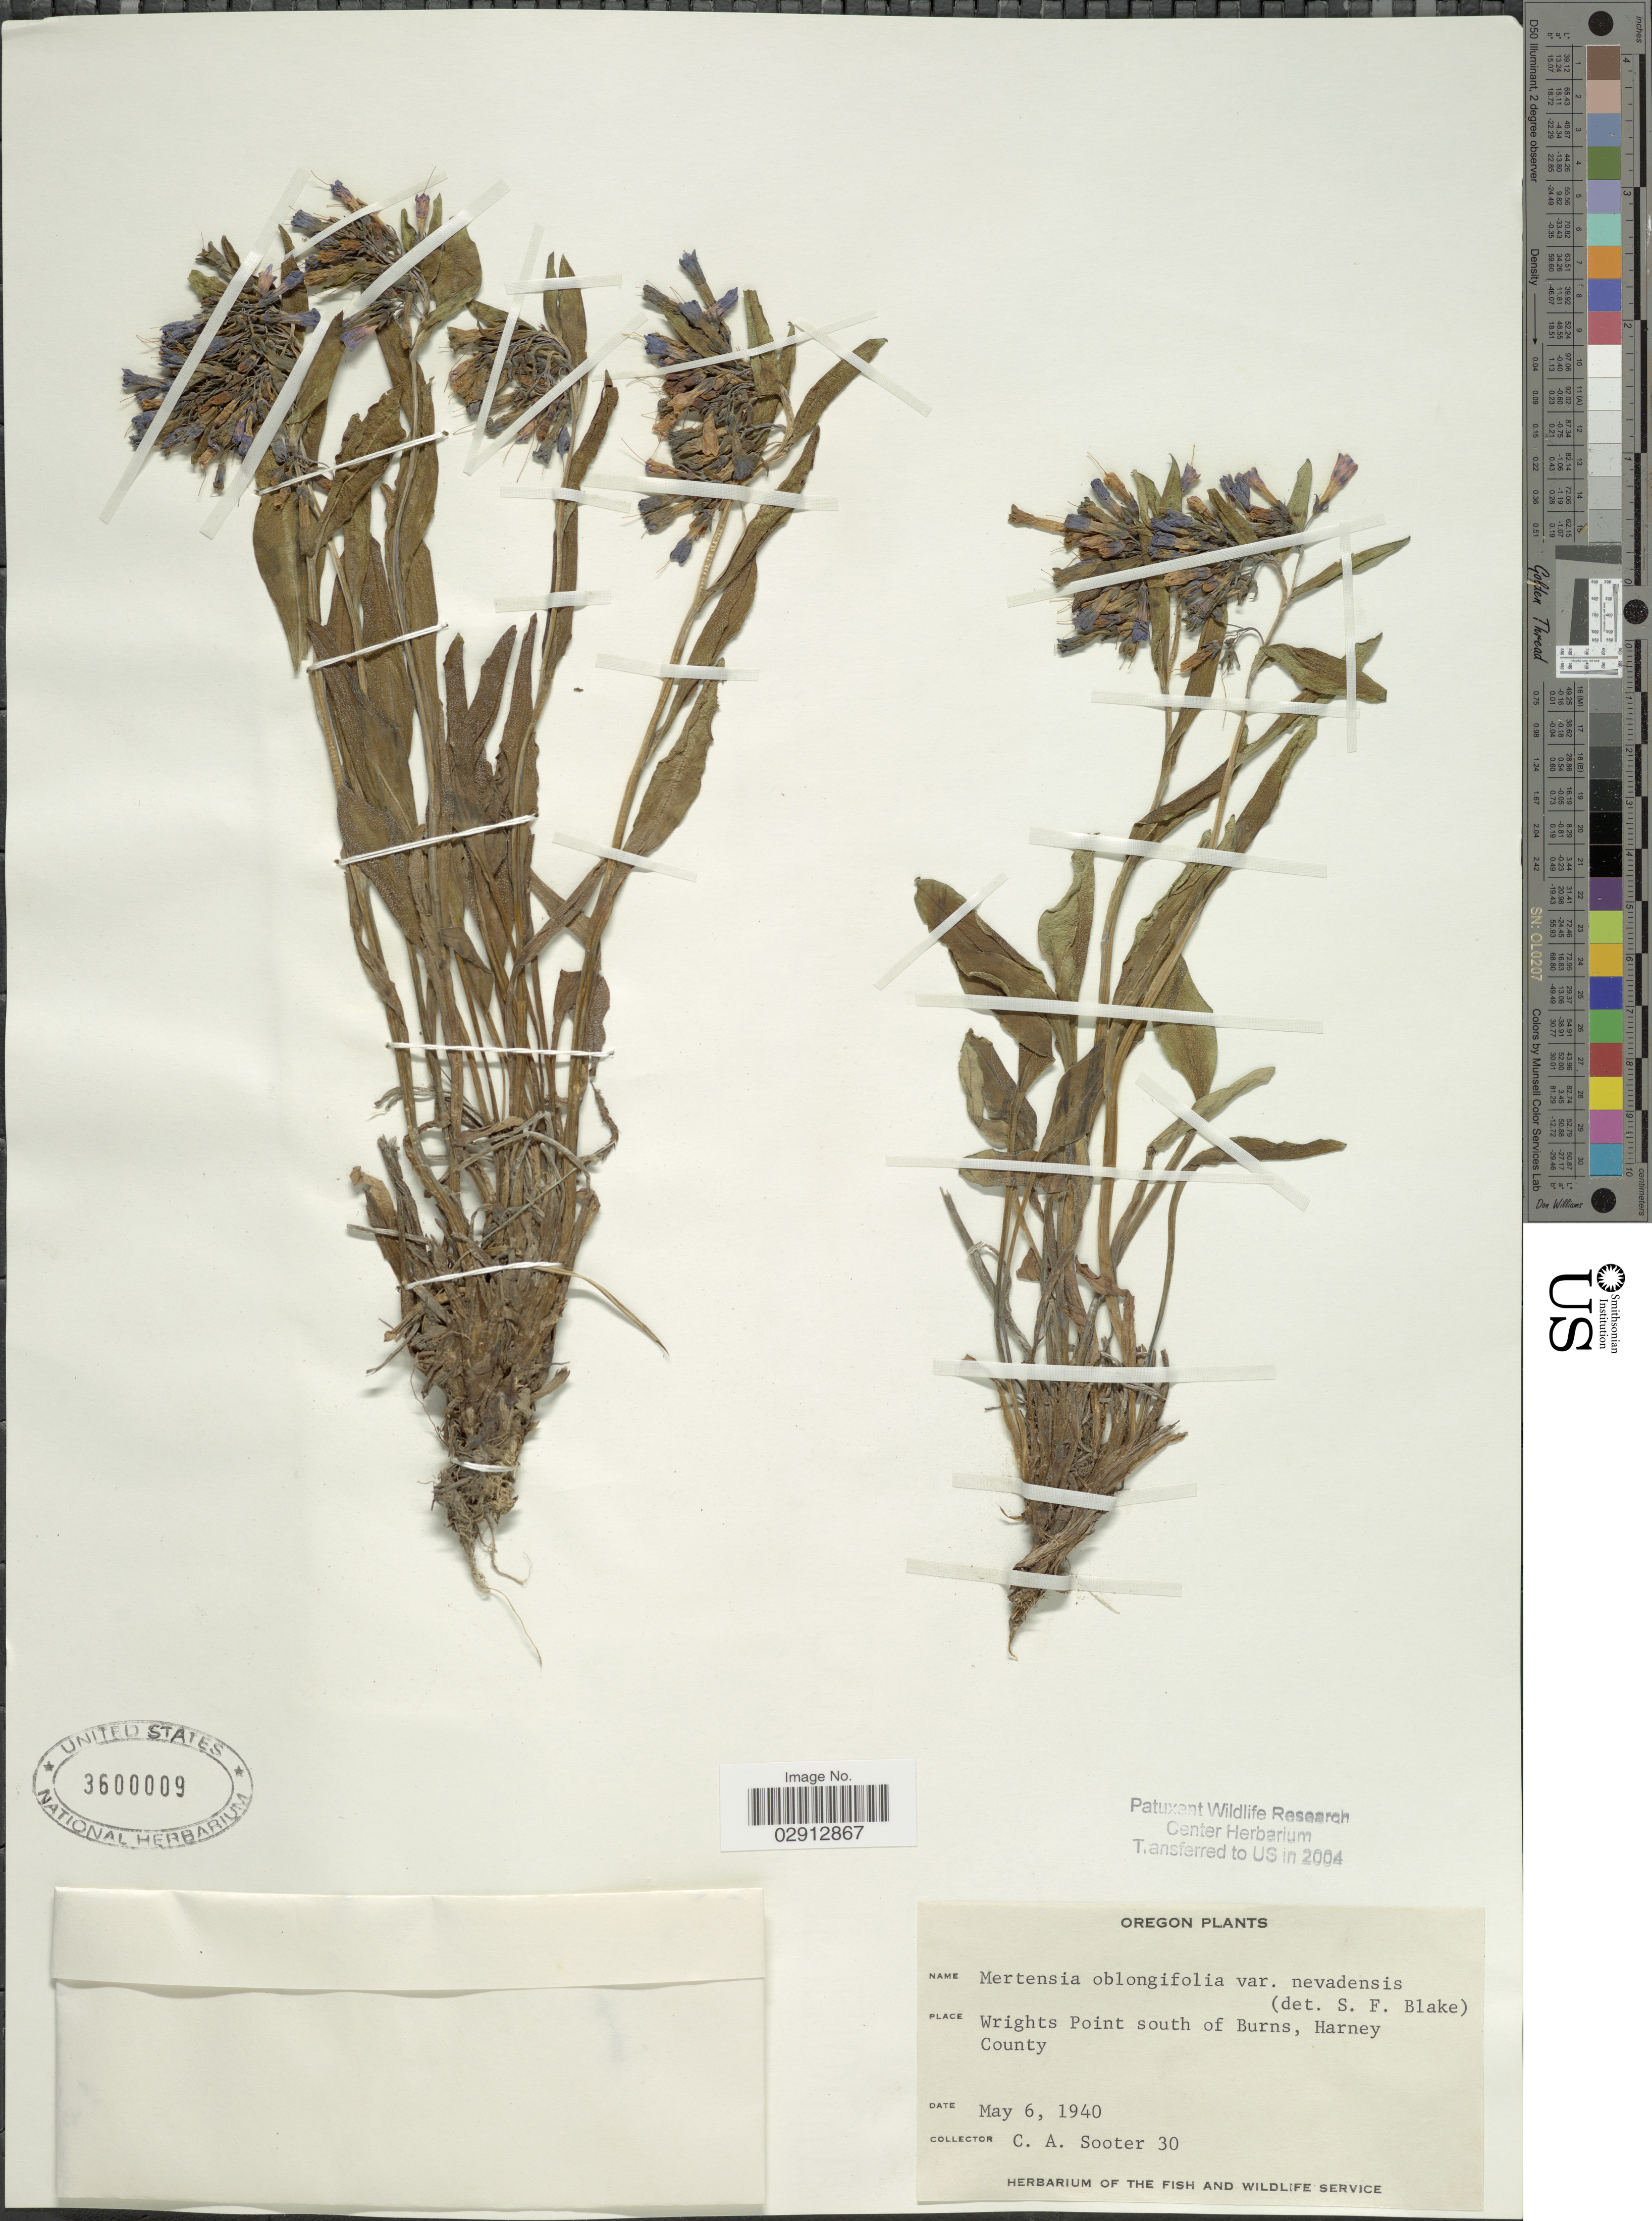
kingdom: Plantae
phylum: Tracheophyta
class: Magnoliopsida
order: Boraginales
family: Boraginaceae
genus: Mertensia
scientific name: Mertensia oblongifolia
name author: (Nutt.) G. Don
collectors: C. Sooter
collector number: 30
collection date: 1940-05-06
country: United States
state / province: Oregon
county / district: Harney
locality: Wrights Point south of Burns, Harney County.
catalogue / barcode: US 3600009